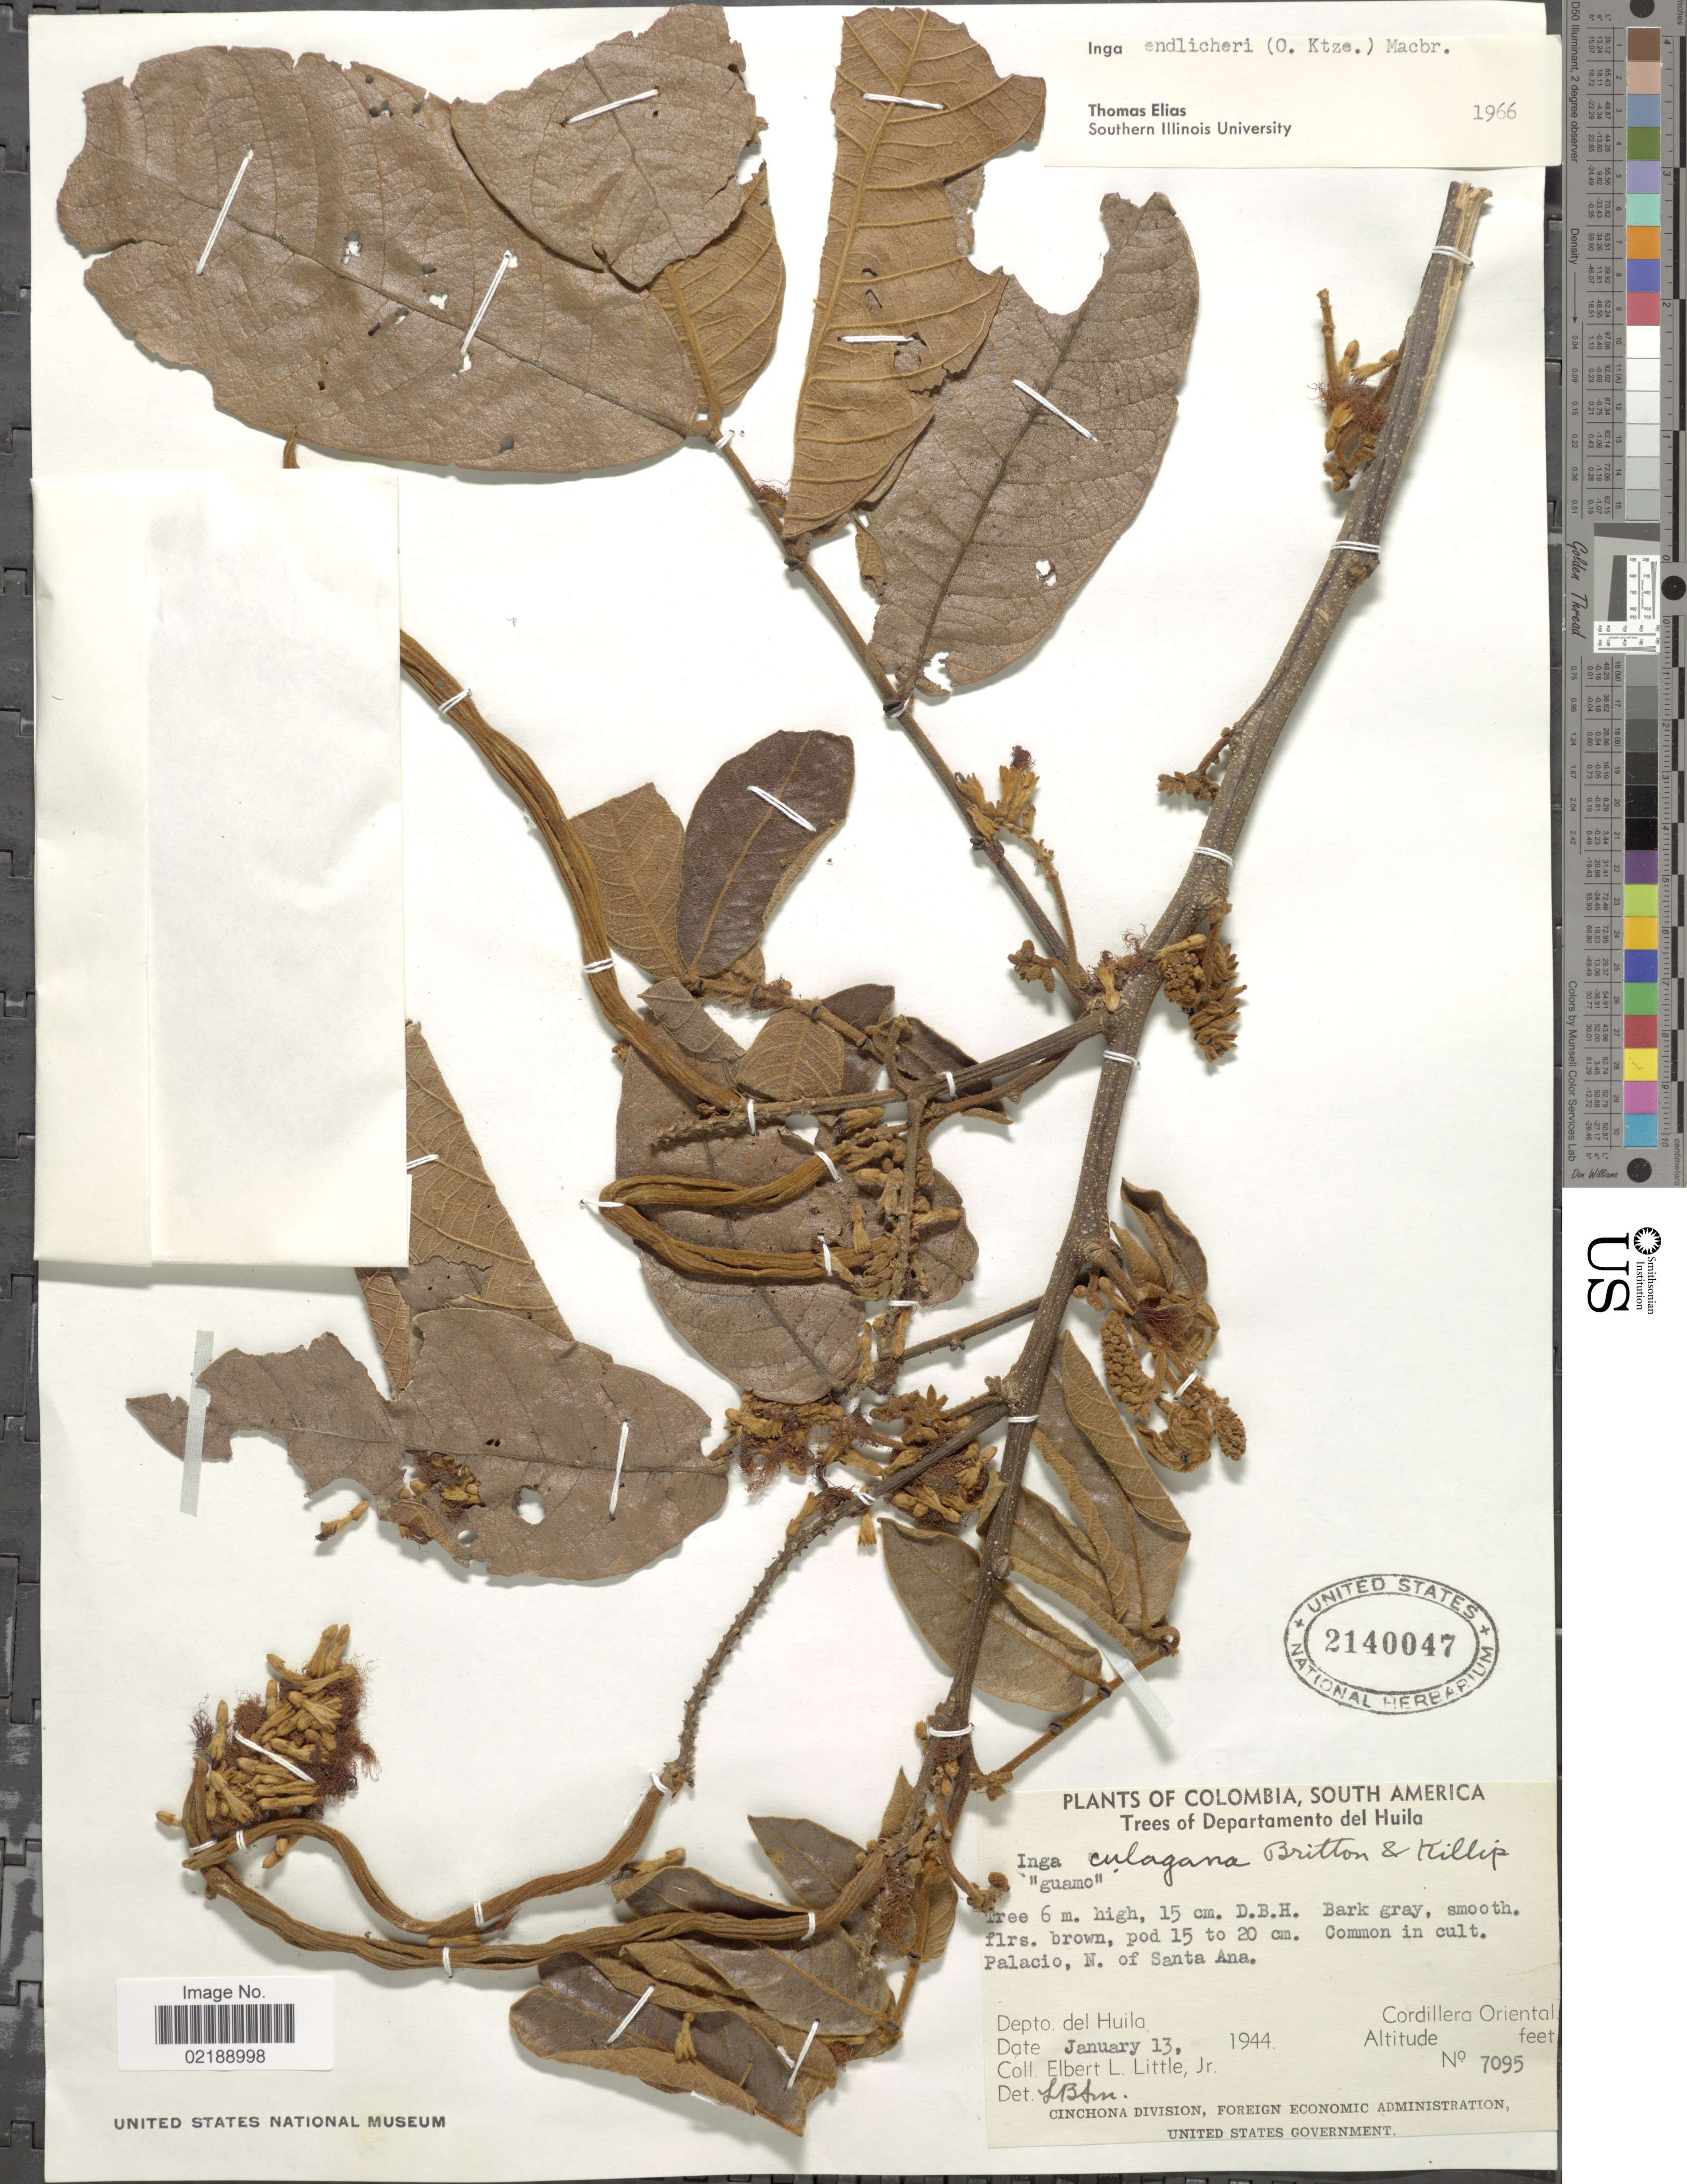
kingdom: Plantae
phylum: Tracheophyta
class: Magnoliopsida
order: Fabales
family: Fabaceae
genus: Inga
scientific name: Inga oerstediana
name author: Benth.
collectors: E. L. Little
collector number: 7095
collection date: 1944-01-13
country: Colombia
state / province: Huila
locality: Trees of Departamento del Huila, Palacio, N. of Santa Ana, Depto del Huila, Cordillera Oriental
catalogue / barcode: US 2140047